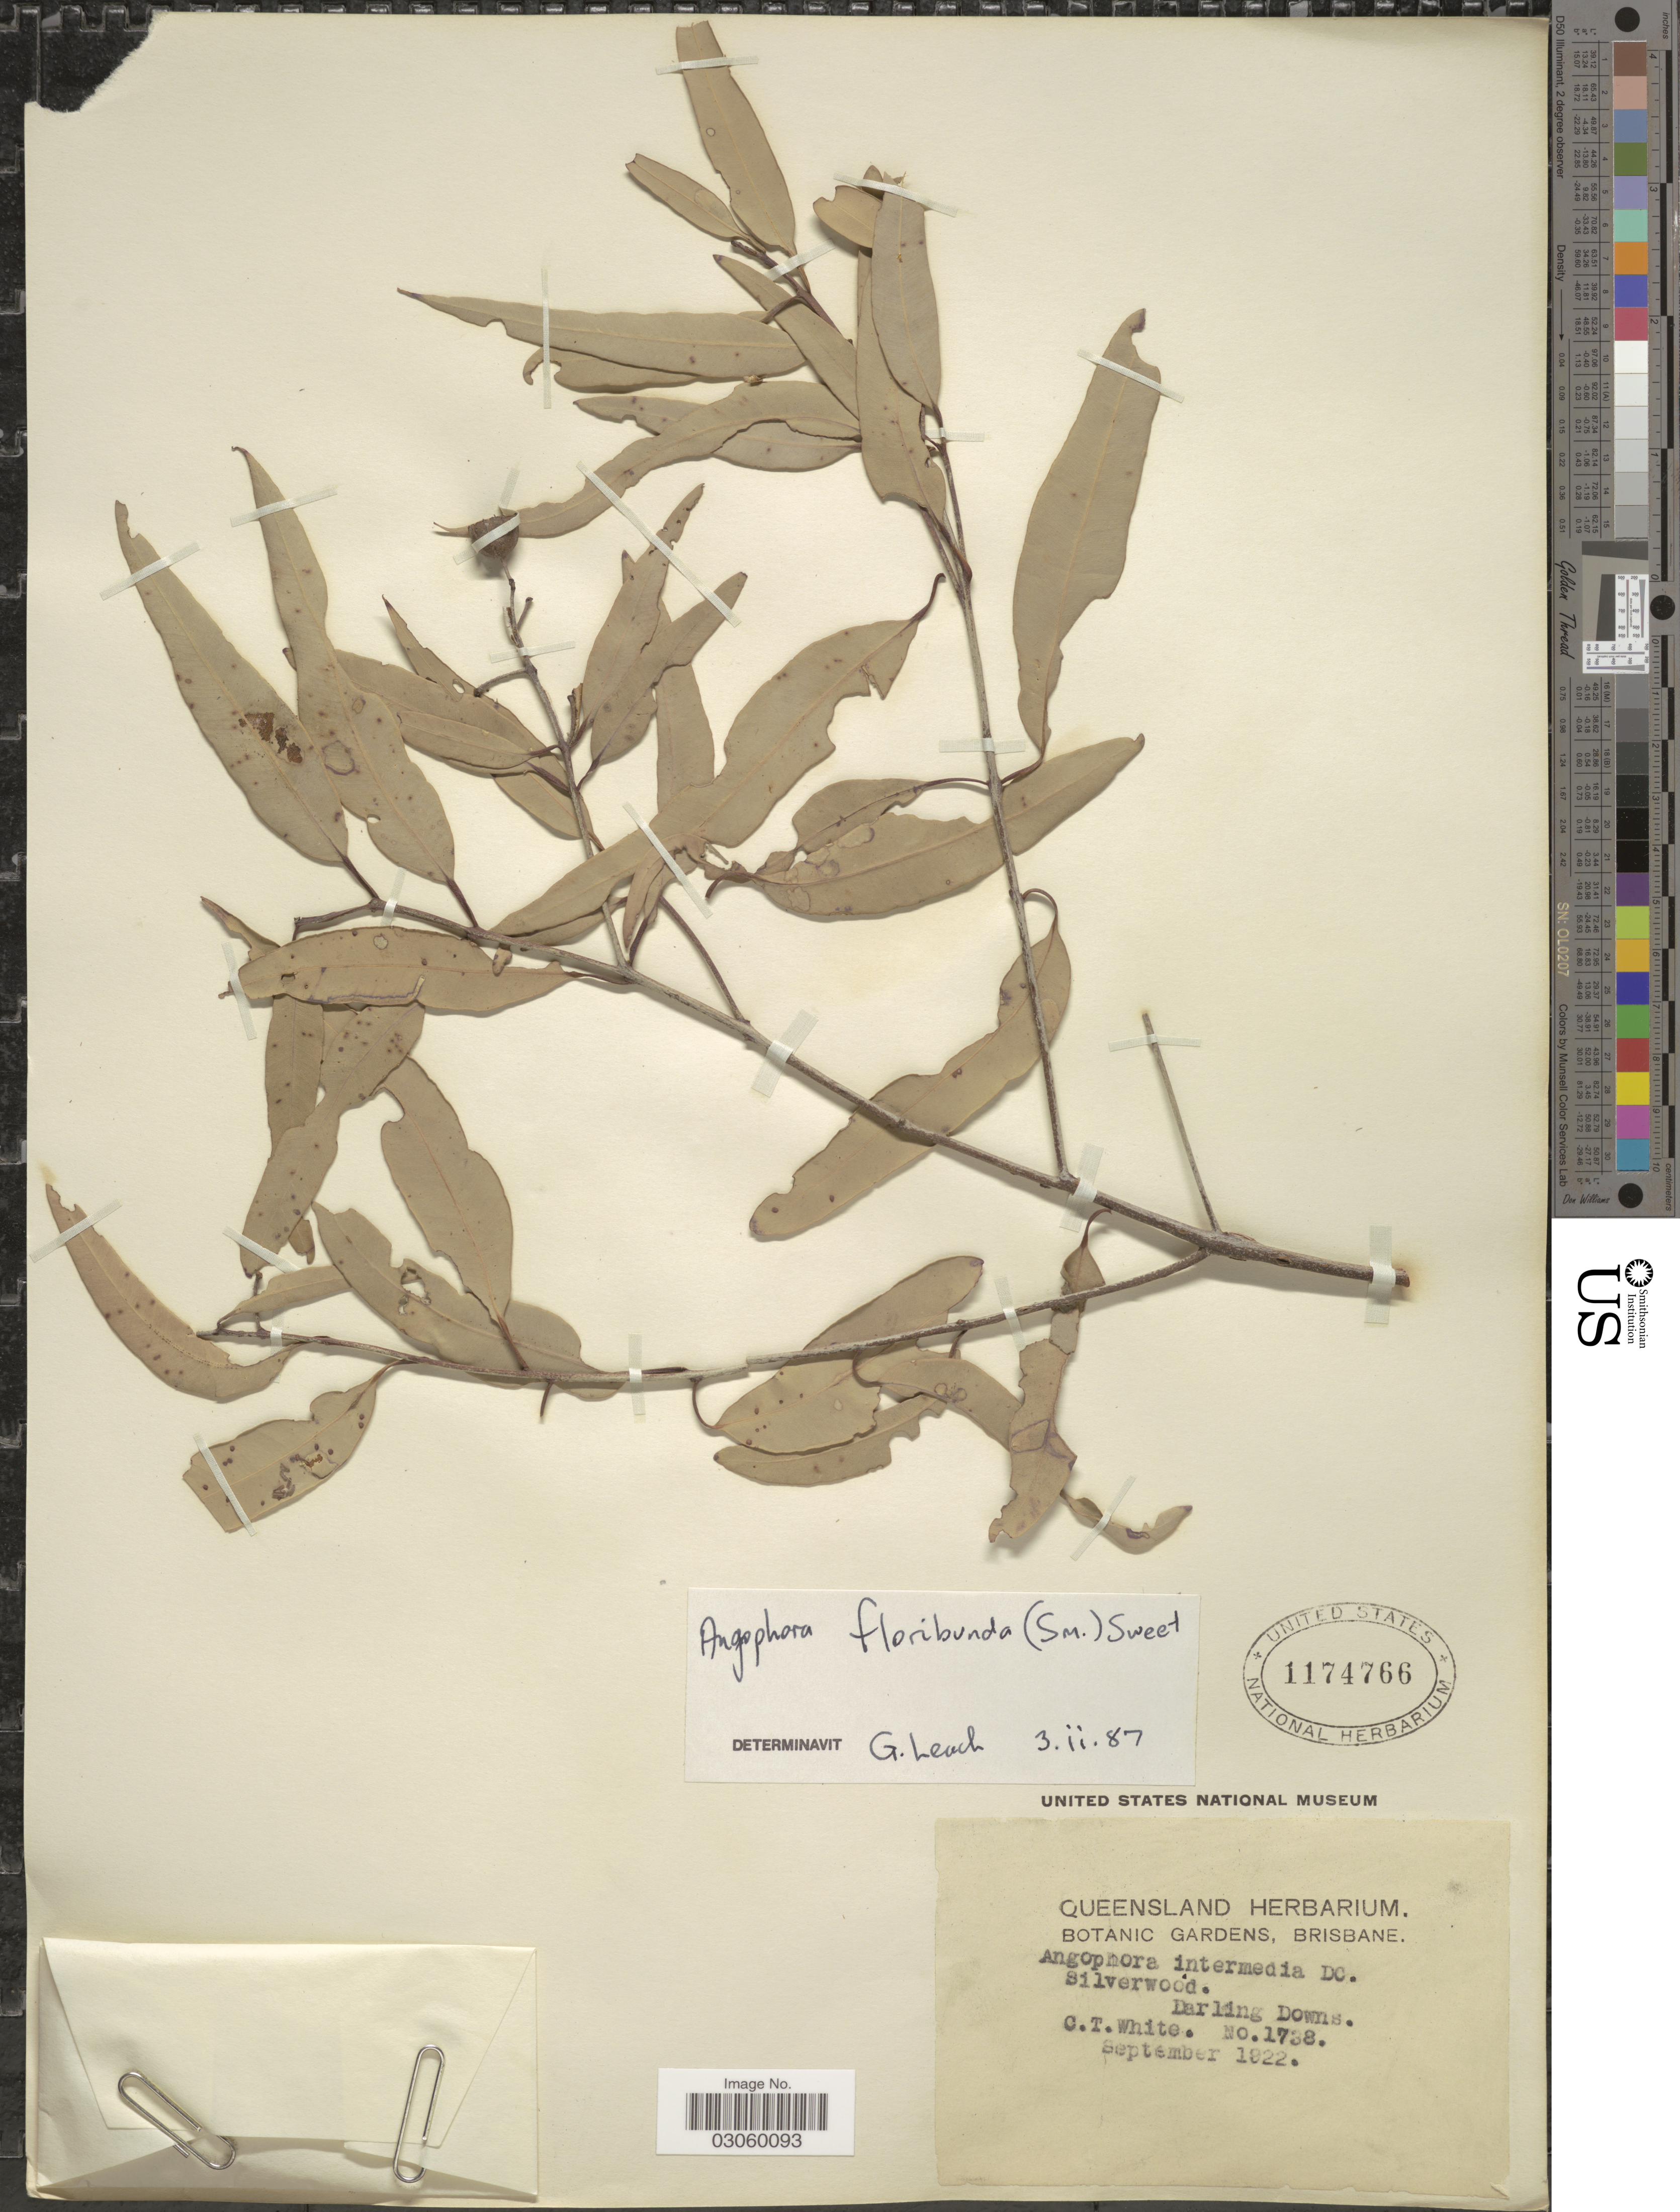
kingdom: Plantae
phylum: Tracheophyta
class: Magnoliopsida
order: Myrtales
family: Myrtaceae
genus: Angophora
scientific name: Angophora floribunda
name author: (Sm.) Sweet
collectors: C. T. White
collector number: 1738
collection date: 1922-09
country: Australia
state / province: Queensland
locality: Darling Downs.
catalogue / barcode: US 1174766